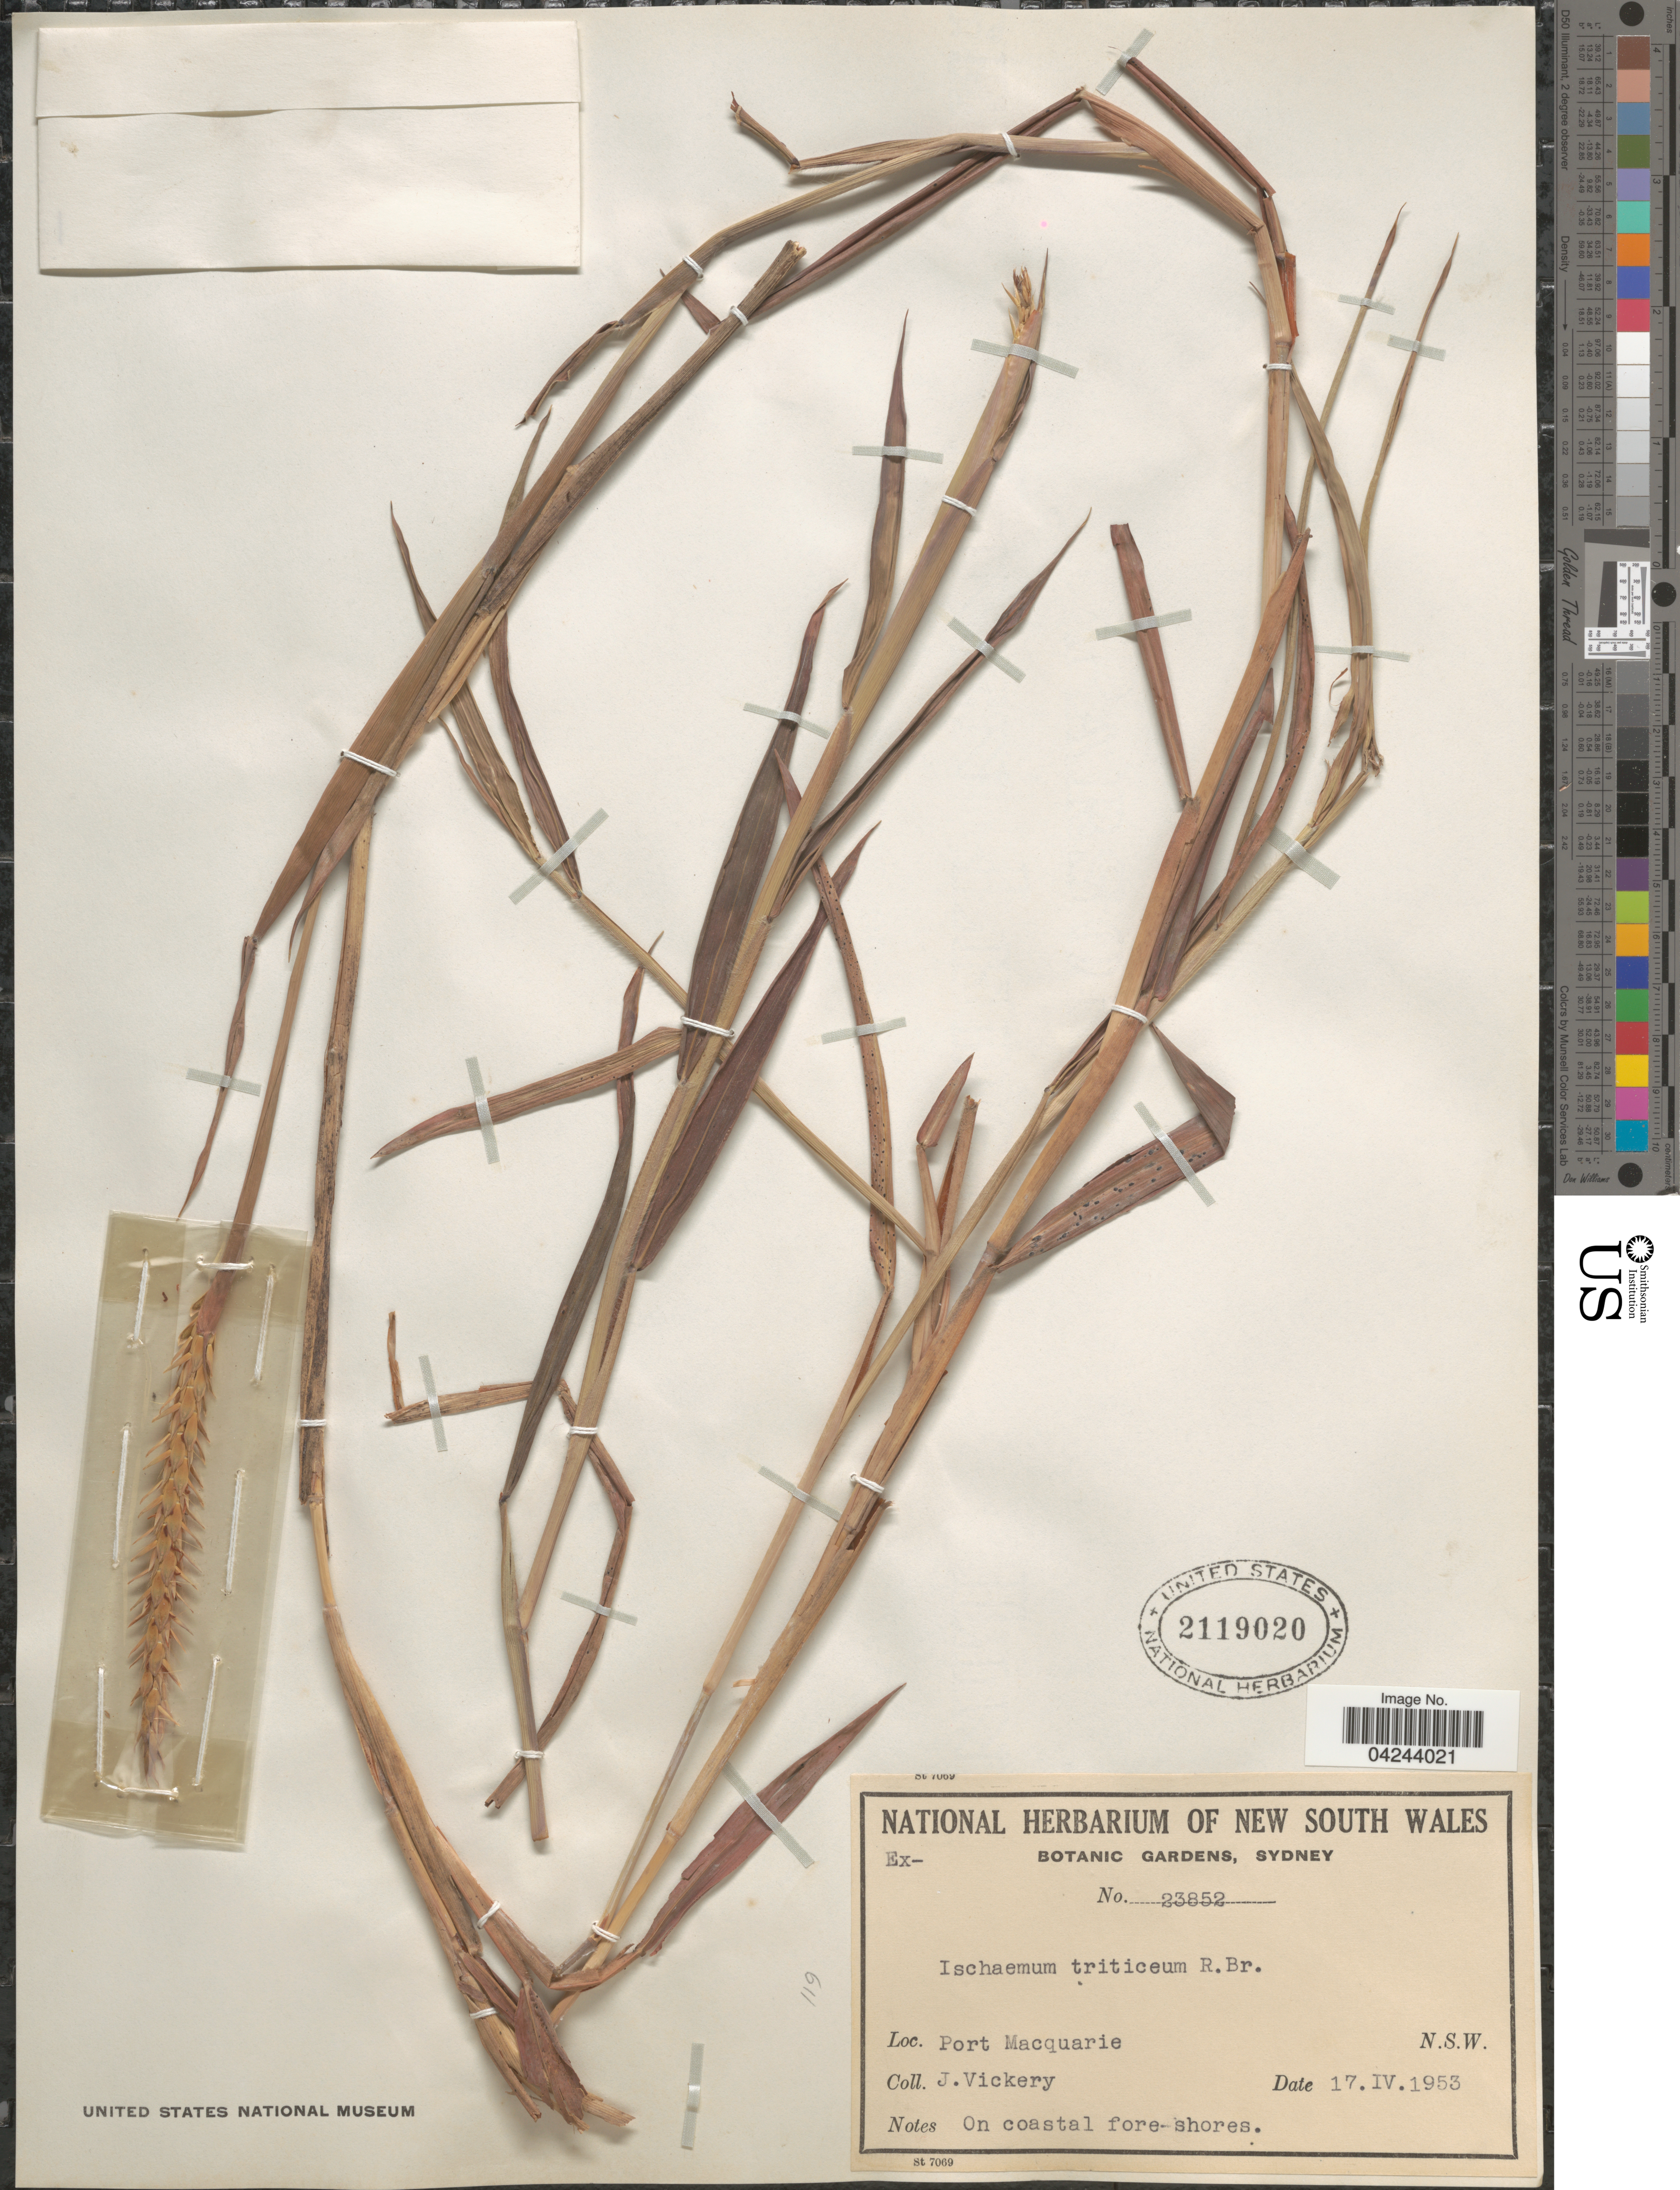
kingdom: Plantae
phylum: Tracheophyta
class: Liliopsida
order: Poales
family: Poaceae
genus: Ischaemum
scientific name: Ischaemum triticeum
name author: R. Br.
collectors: J. Vickery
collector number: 23852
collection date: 1953-04-17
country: Australia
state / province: New South Wales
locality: Port Macquarie. N.S.W.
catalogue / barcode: US 2119020